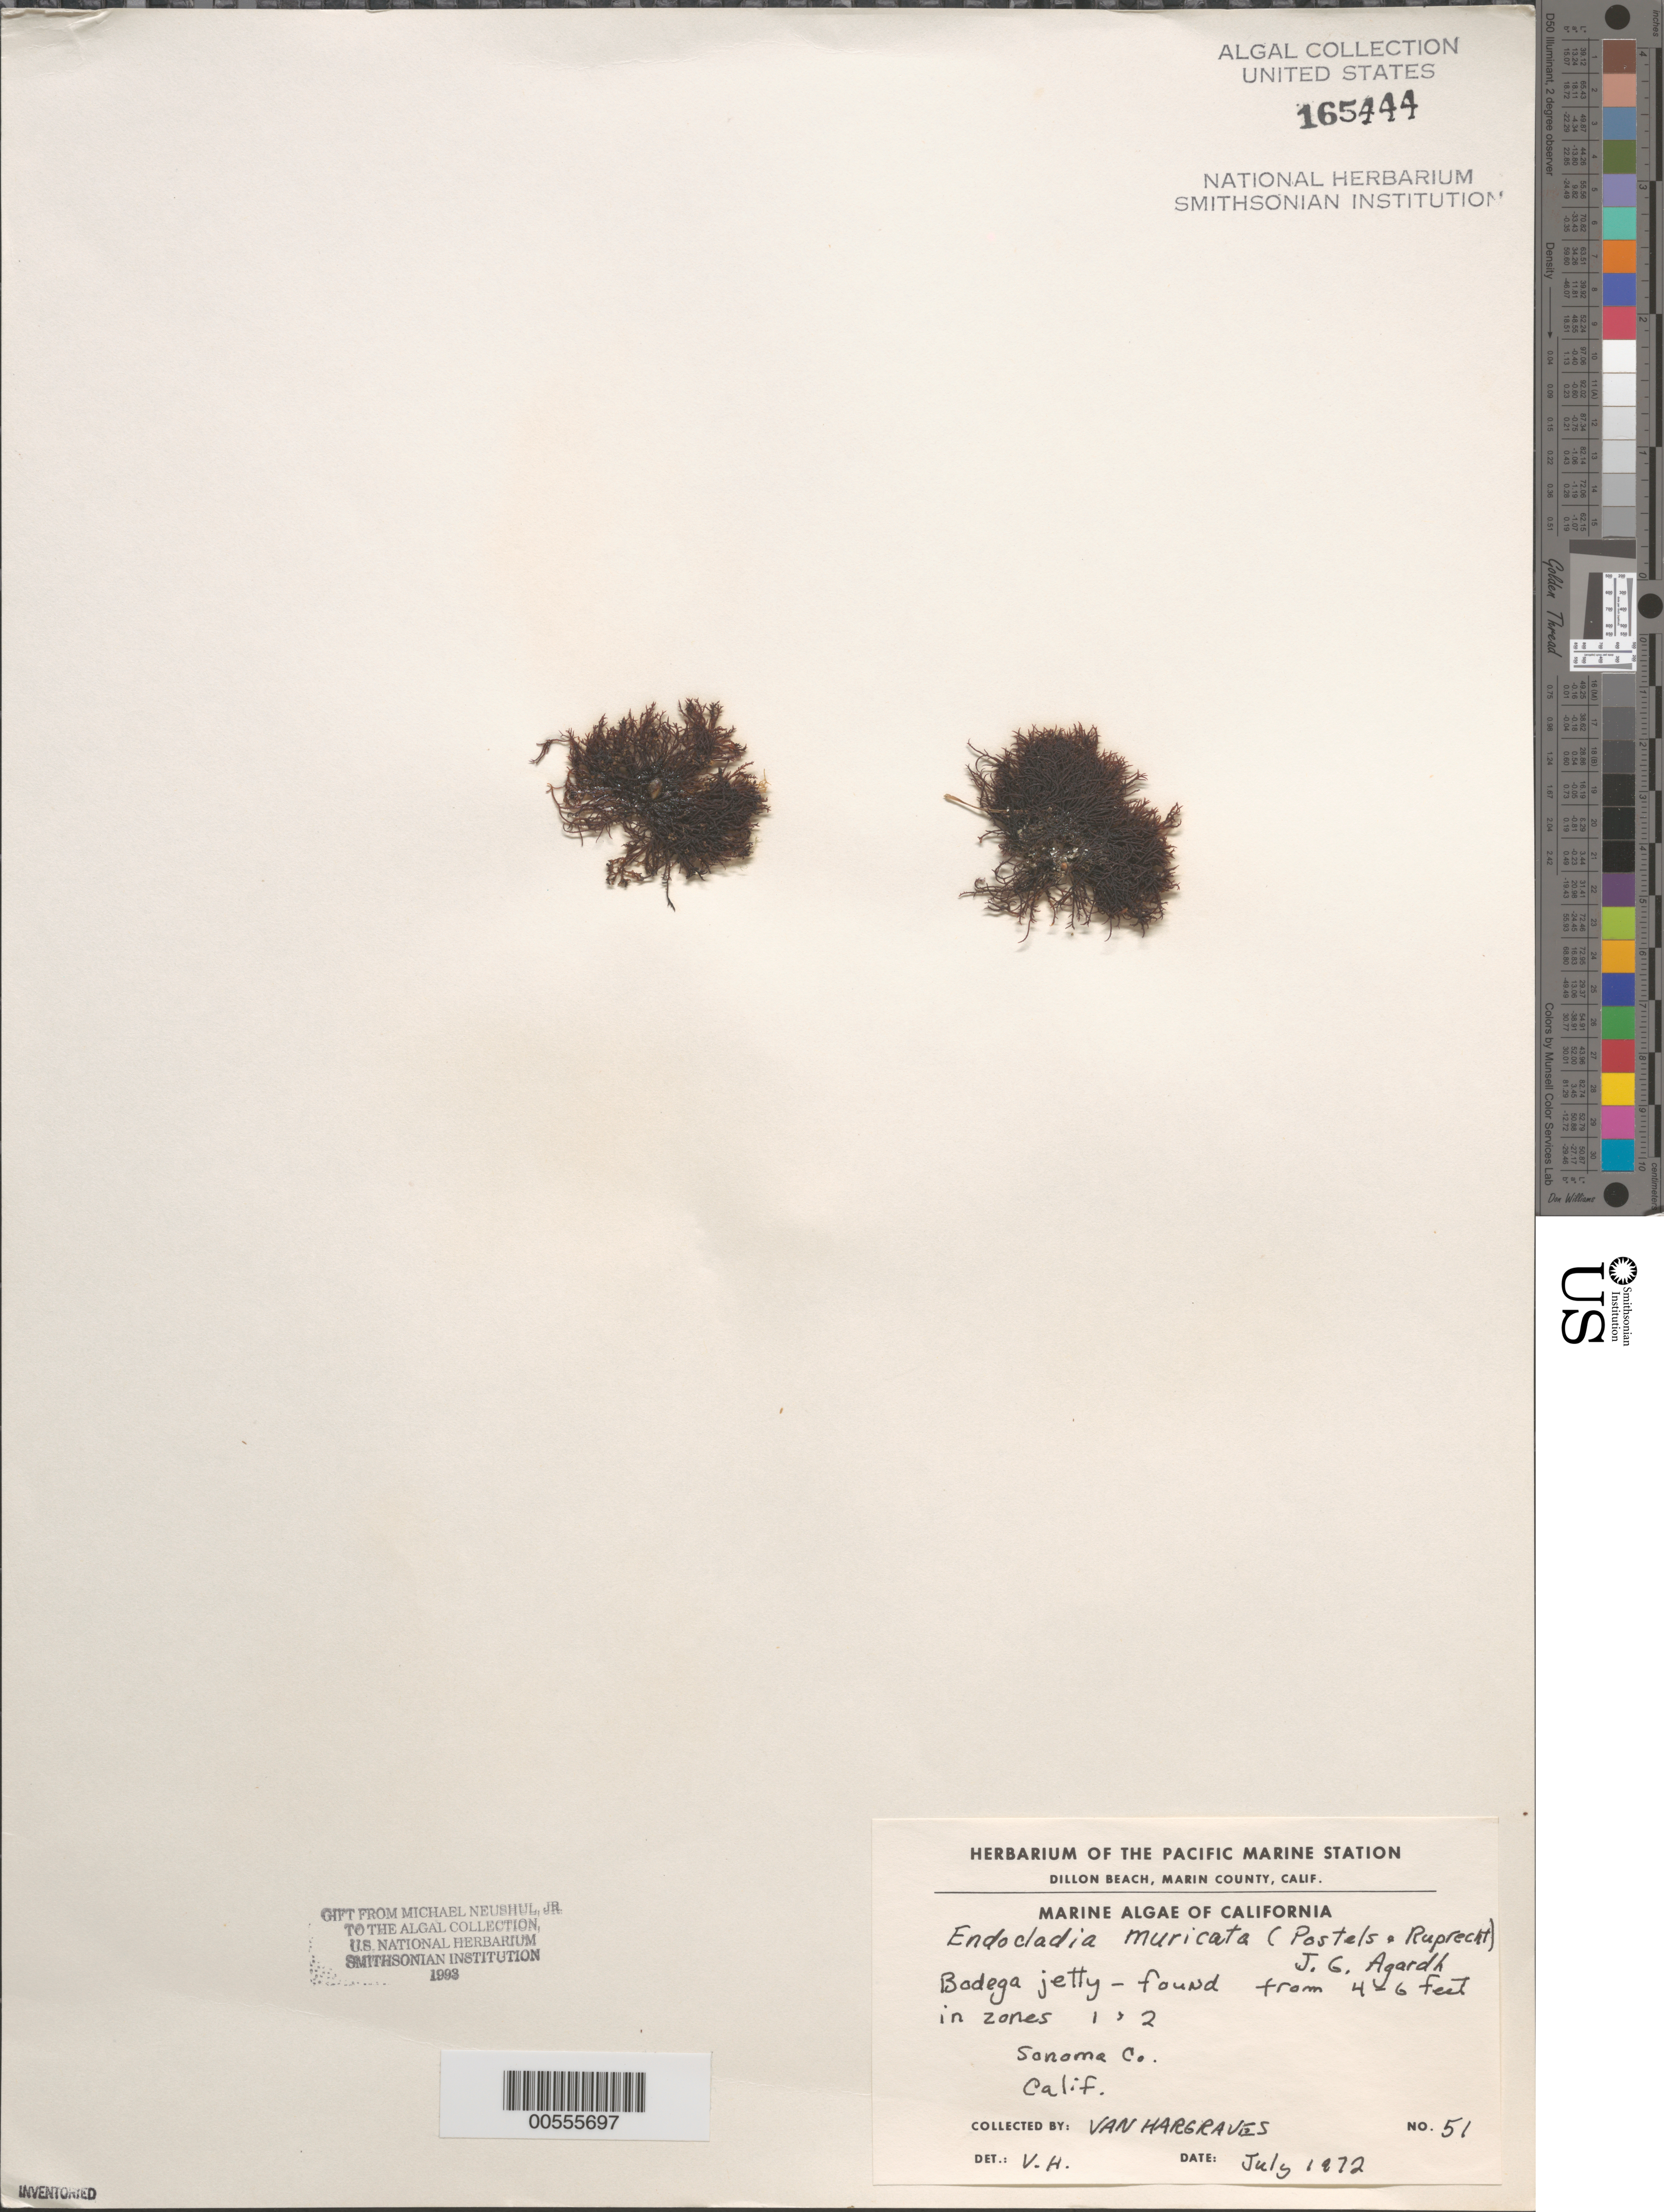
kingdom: Plantae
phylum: Rhodophyta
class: Florideophyceae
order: Gigartinales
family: Endocladiaceae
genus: Endocladia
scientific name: Endocladia muricata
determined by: Hargraves, V. A.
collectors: V. Hargraves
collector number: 51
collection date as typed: Jul 1972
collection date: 1972-07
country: United States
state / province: California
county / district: Sonoma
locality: Bodega Head jetty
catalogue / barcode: US 165444